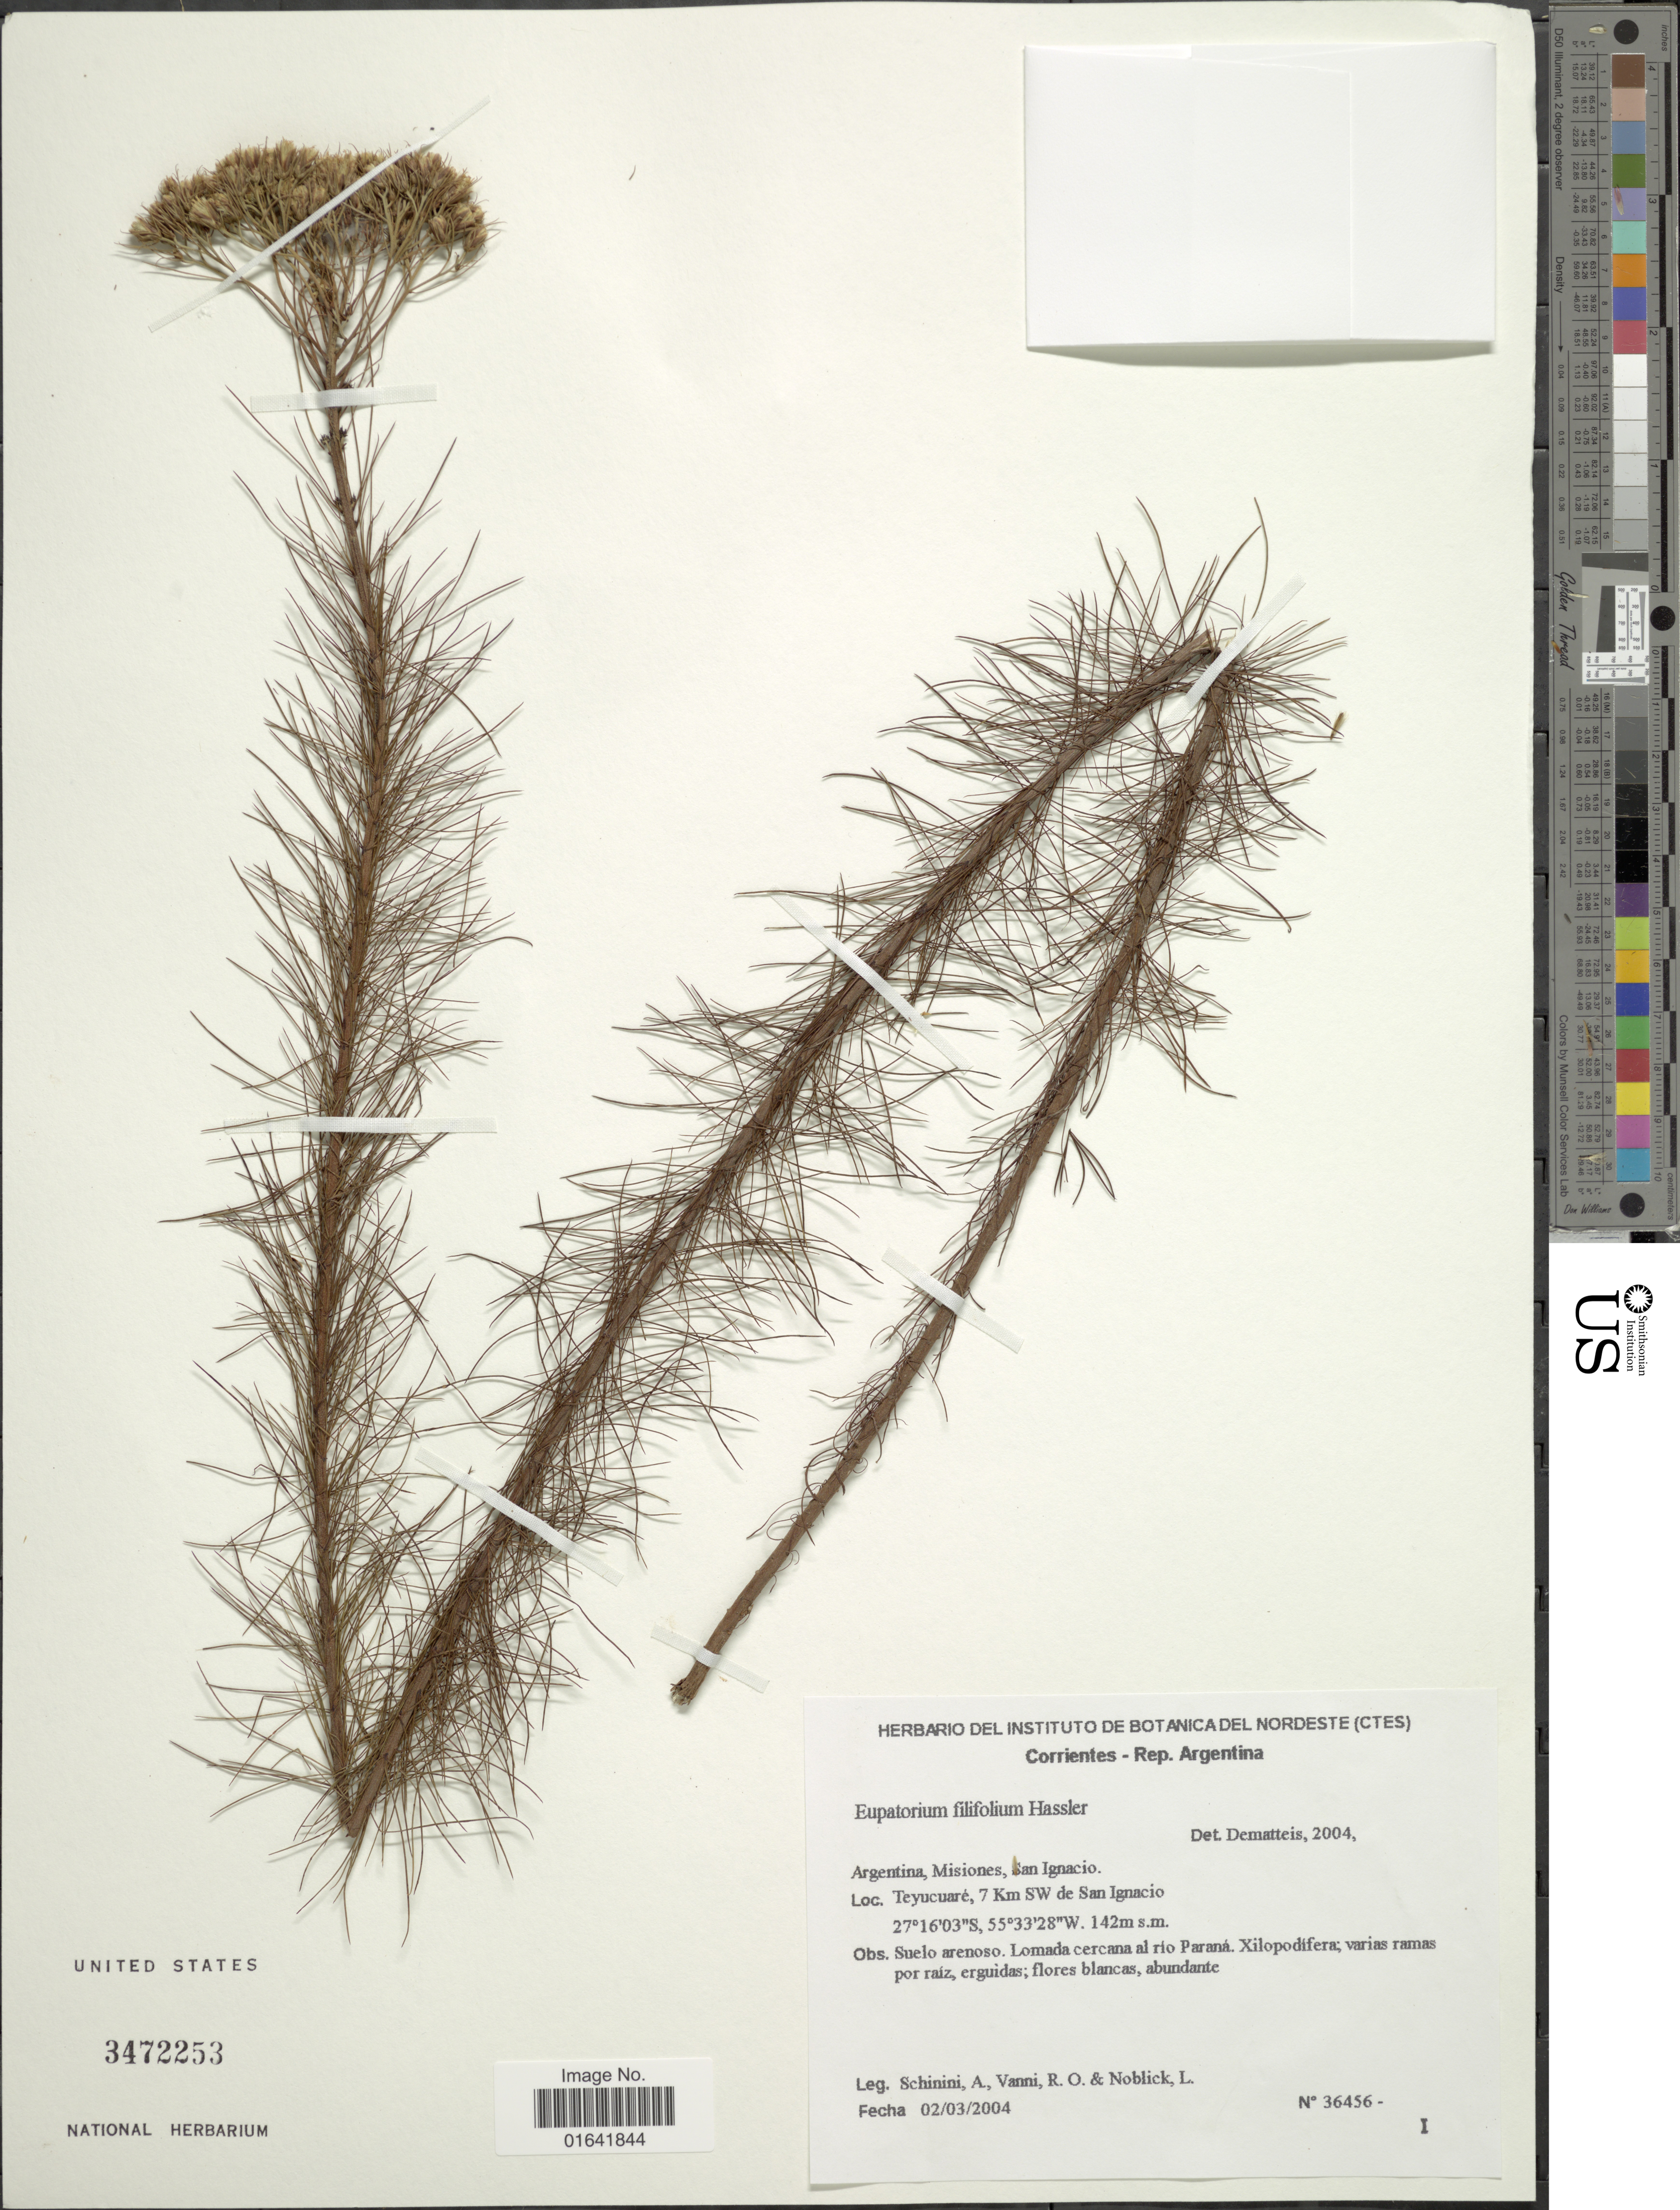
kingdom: Plantae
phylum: Tracheophyta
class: Magnoliopsida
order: Asterales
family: Asteraceae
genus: Disynaphia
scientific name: Disynaphia filifolia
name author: (Hassl.) R.M. King & H. Rob.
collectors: A. Schinini, R. O. Vanni & L. R. Noblick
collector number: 36456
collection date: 2004-03-02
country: Argentina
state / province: Misiones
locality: San Ignacio, Teyucuare, 7 Km SW de San Ignacio, Suelo arenoso, Lomada cercana al rio Paraná.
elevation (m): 142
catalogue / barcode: US 3472253